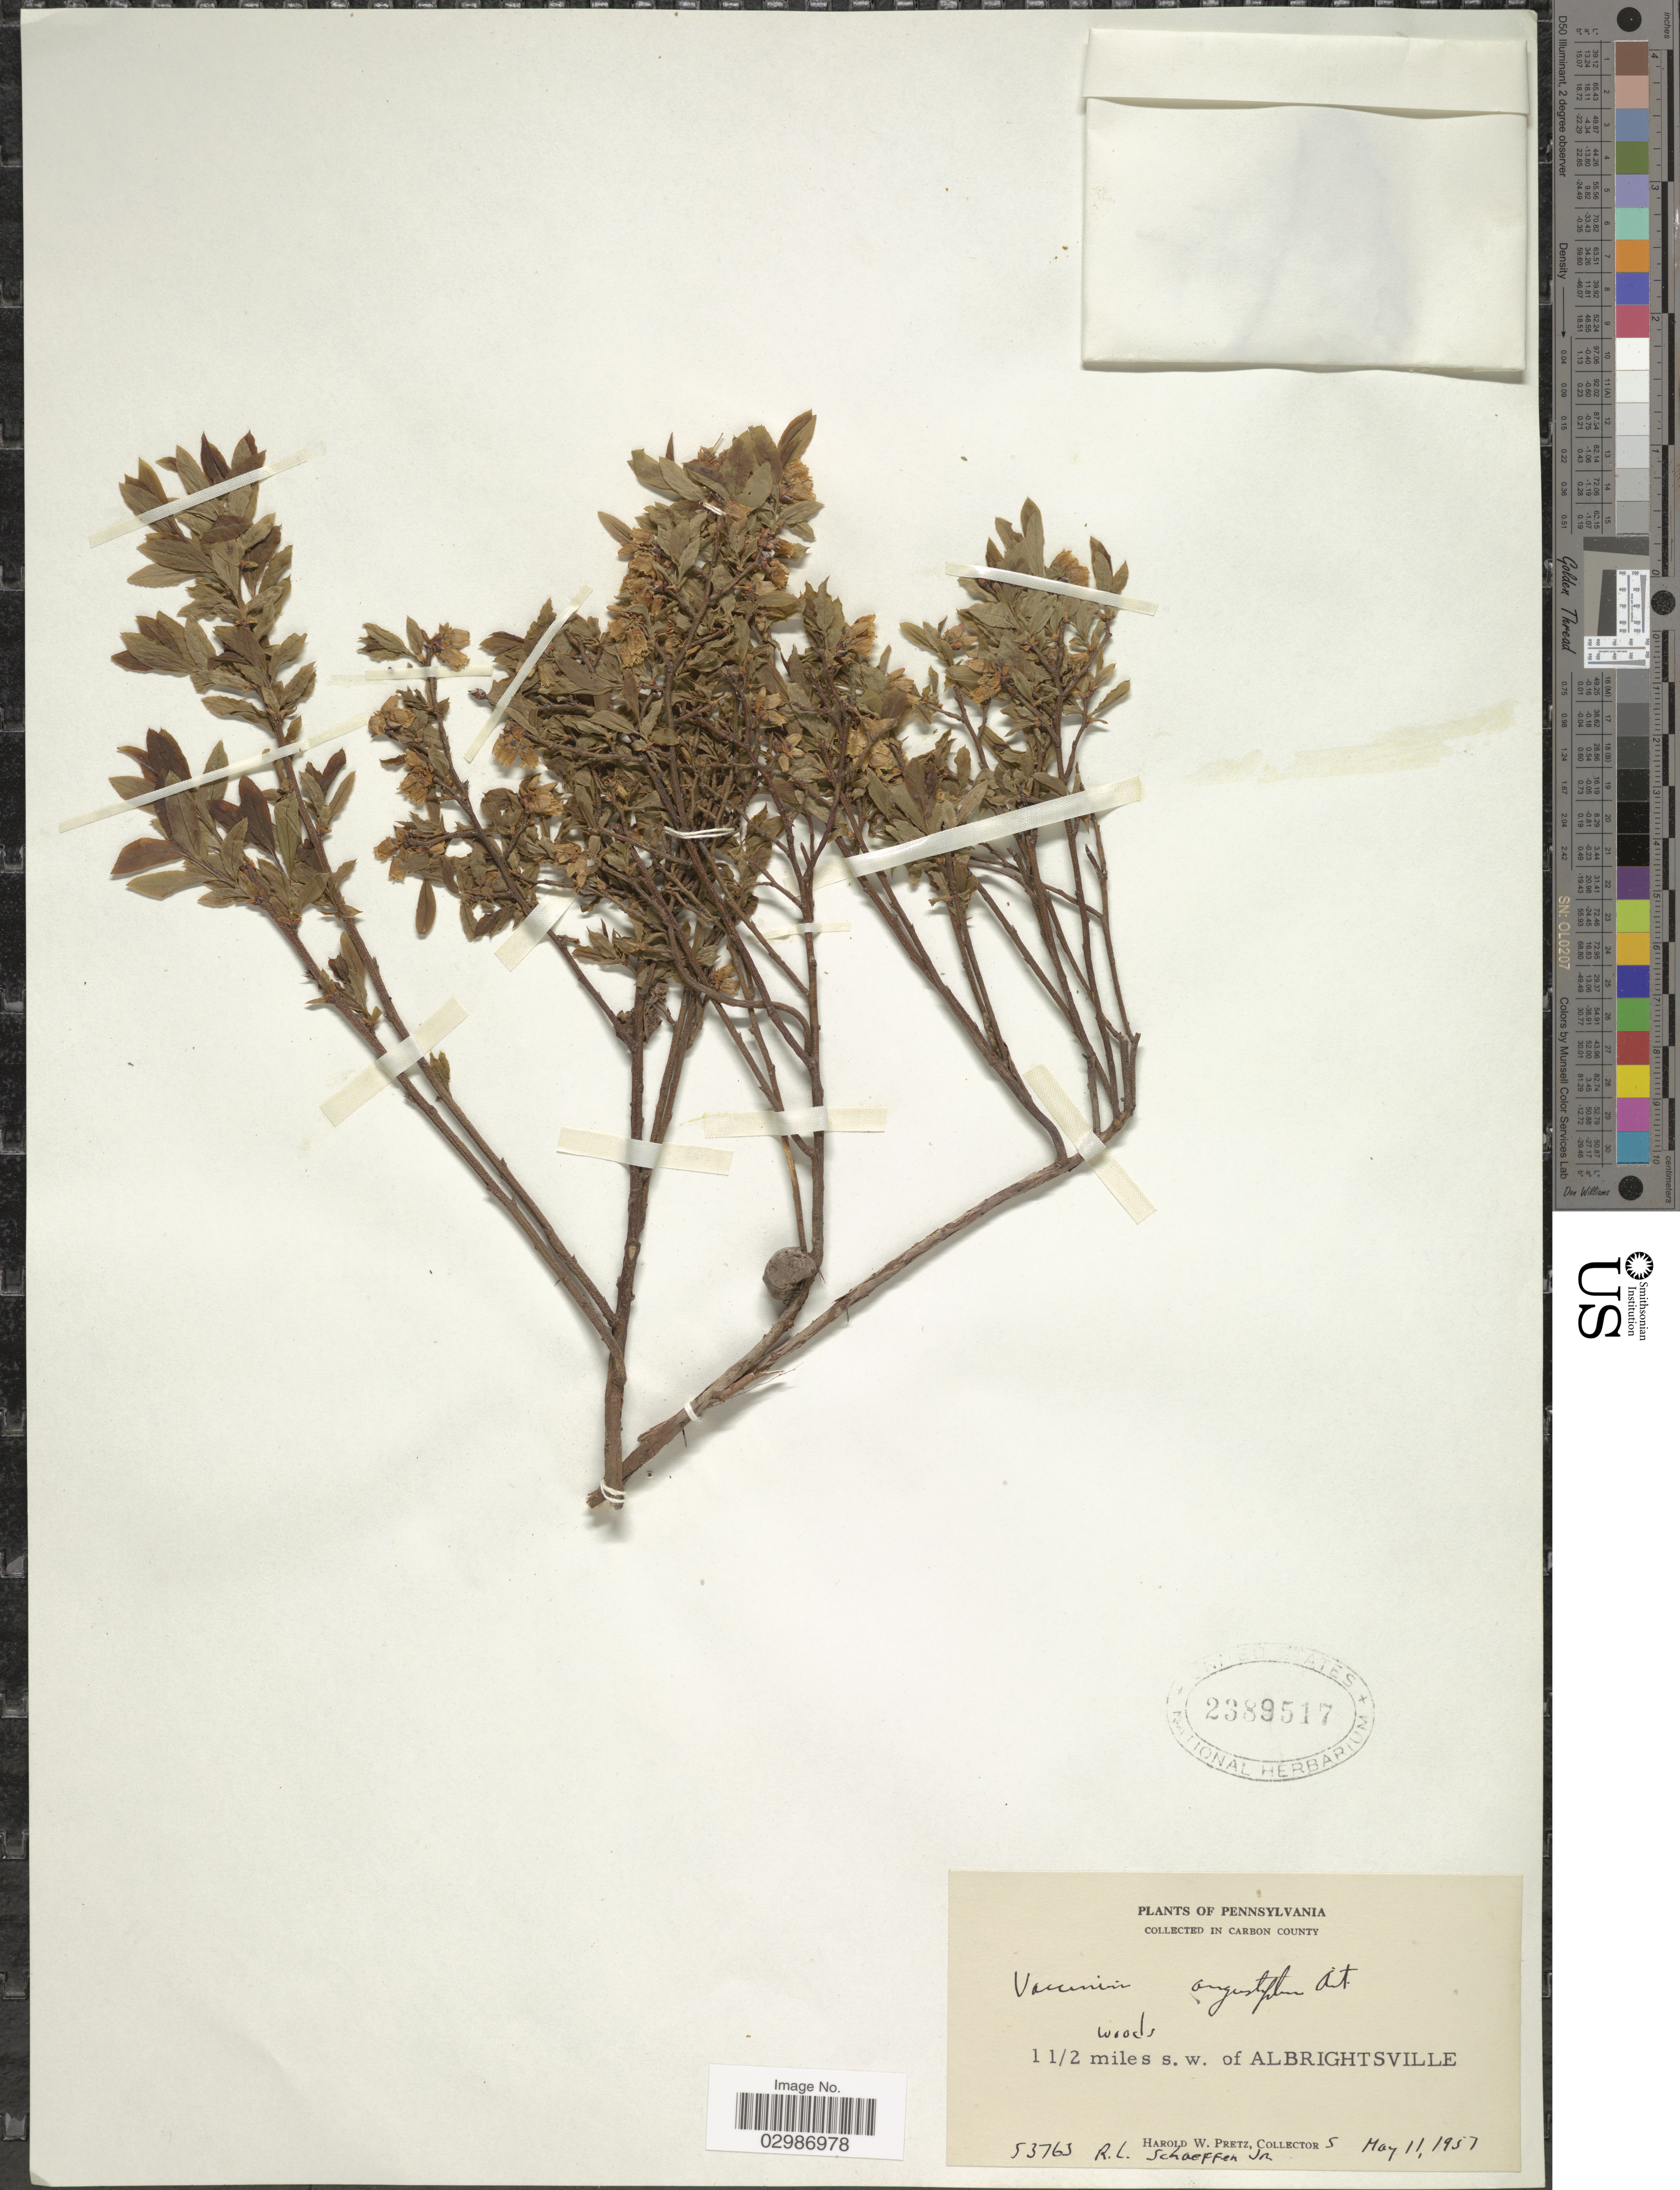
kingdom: Plantae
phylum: Tracheophyta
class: Magnoliopsida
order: Ericales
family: Ericaceae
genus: Vaccinium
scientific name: Vaccinium angustifolium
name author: Aiton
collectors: H. W. Pretz & R. L. Schaeffer Jr.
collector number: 53763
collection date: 1957-05-11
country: United States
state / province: Pennsylvania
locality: Carbon County, 1½ miles s.w. of Albrightsville.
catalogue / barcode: US 2389517